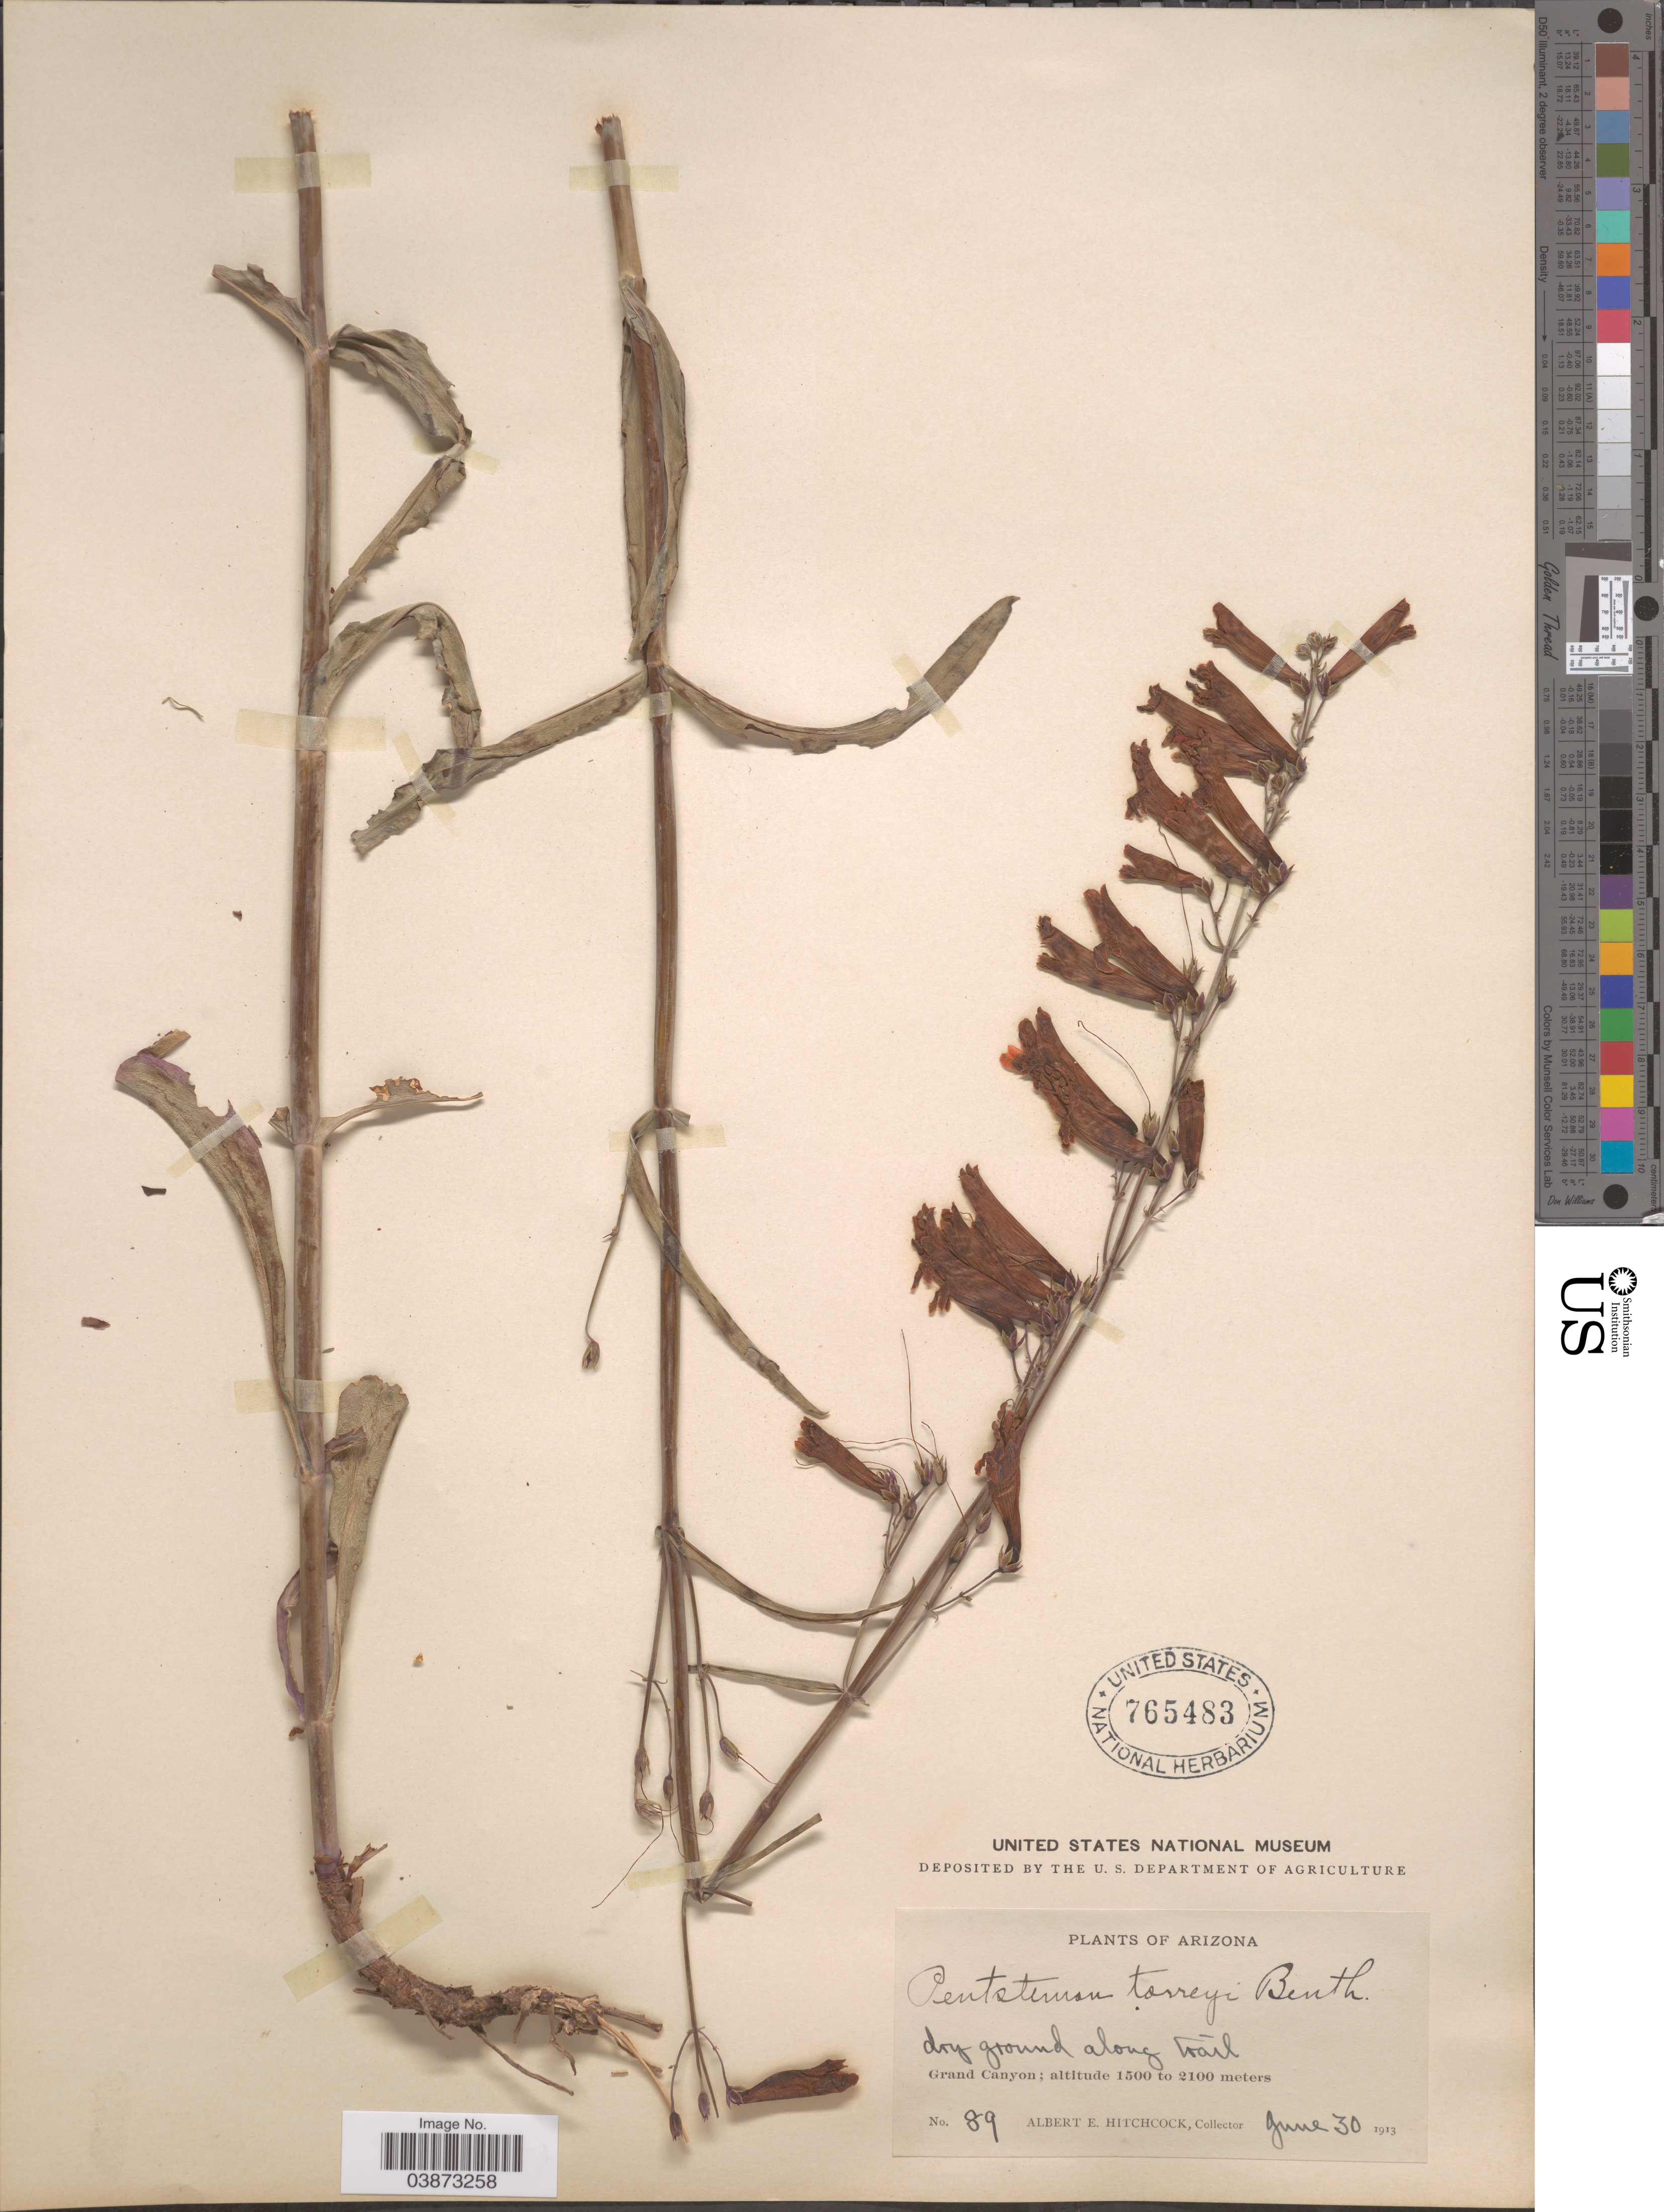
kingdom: Plantae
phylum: Tracheophyta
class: Magnoliopsida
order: Lamiales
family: Plantaginaceae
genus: Penstemon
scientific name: Penstemon barbatus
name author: (Cav.) Roth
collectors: A. Hitchcock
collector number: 89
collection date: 1913-06-30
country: United States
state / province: Arizona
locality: Dry ground along trail. Grand Canyon.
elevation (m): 1500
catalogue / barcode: US 765483